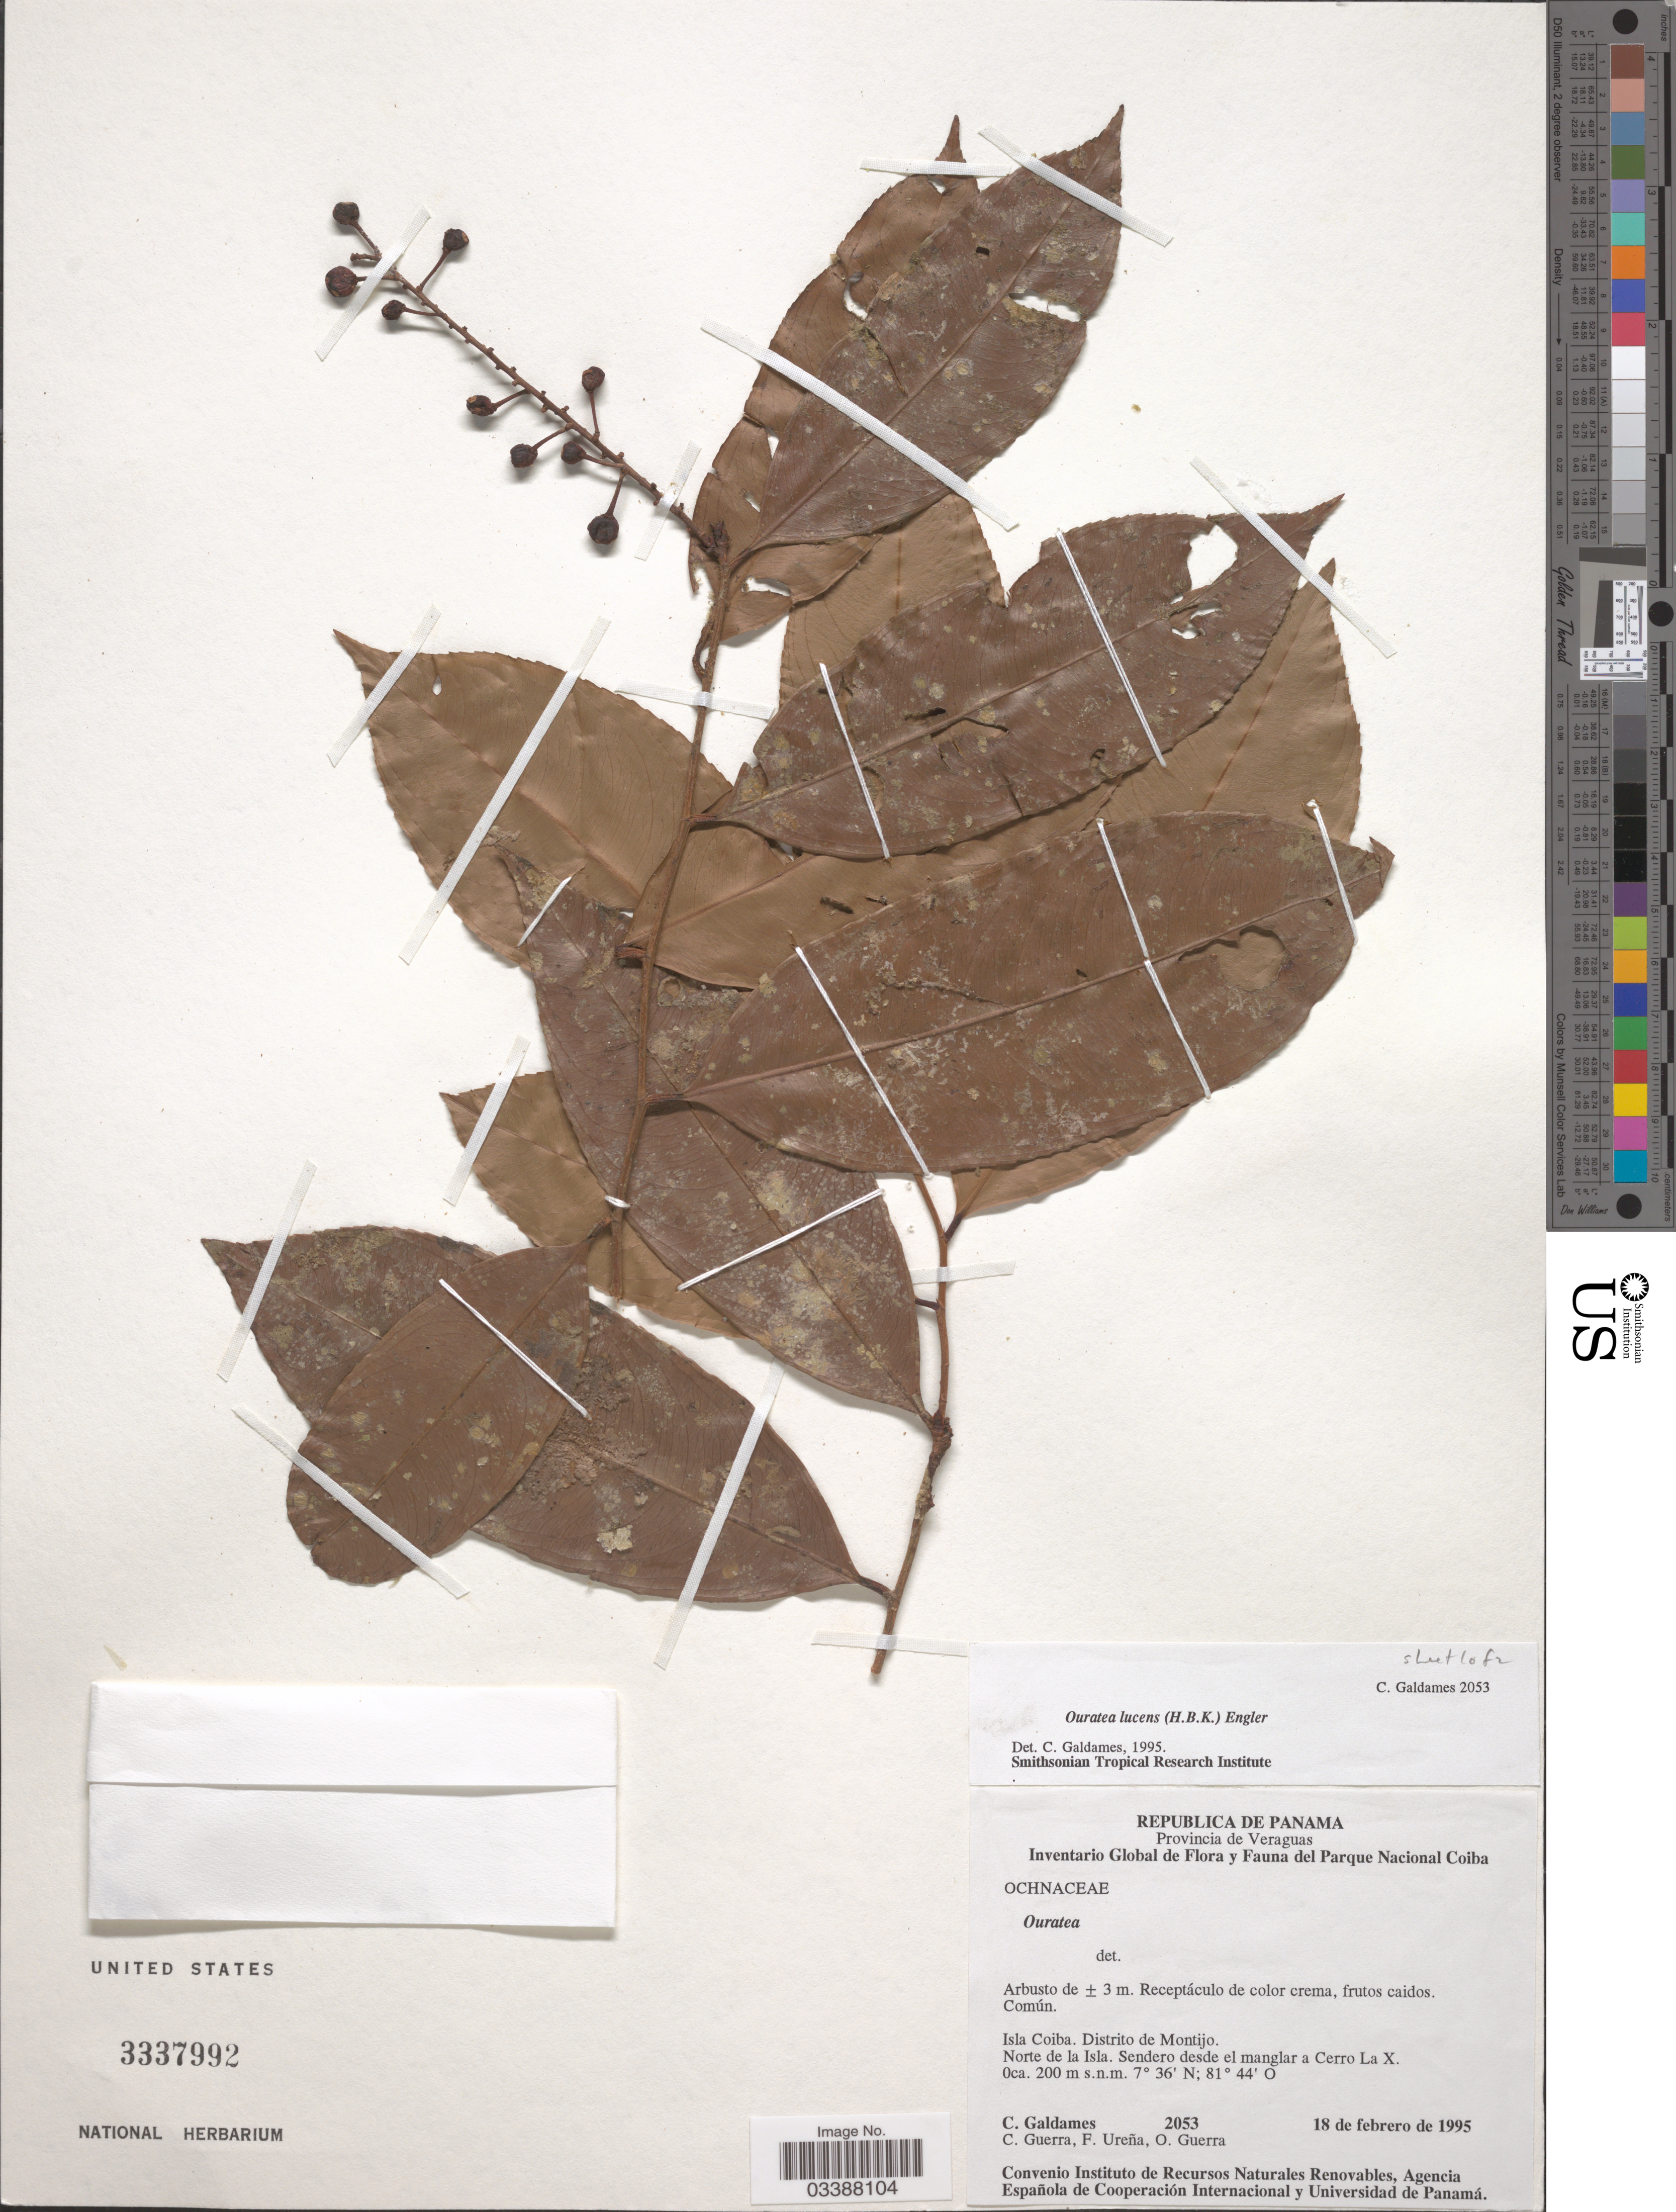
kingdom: Plantae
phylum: Tracheophyta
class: Magnoliopsida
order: Malpighiales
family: Ochnaceae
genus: Ouratea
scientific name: Ouratea lucens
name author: (Kunth) Engl.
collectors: C. Galdames, C. Guerra, F. Ureña & O. Guerra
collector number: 2053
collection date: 1995-02-18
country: Panama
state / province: Veraguas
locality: Isla Coiba. Distrito de Montijo. Norte de la Isla. Sendero desde el manglar a Cerro La X. Oca.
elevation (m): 200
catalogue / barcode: US 3337992